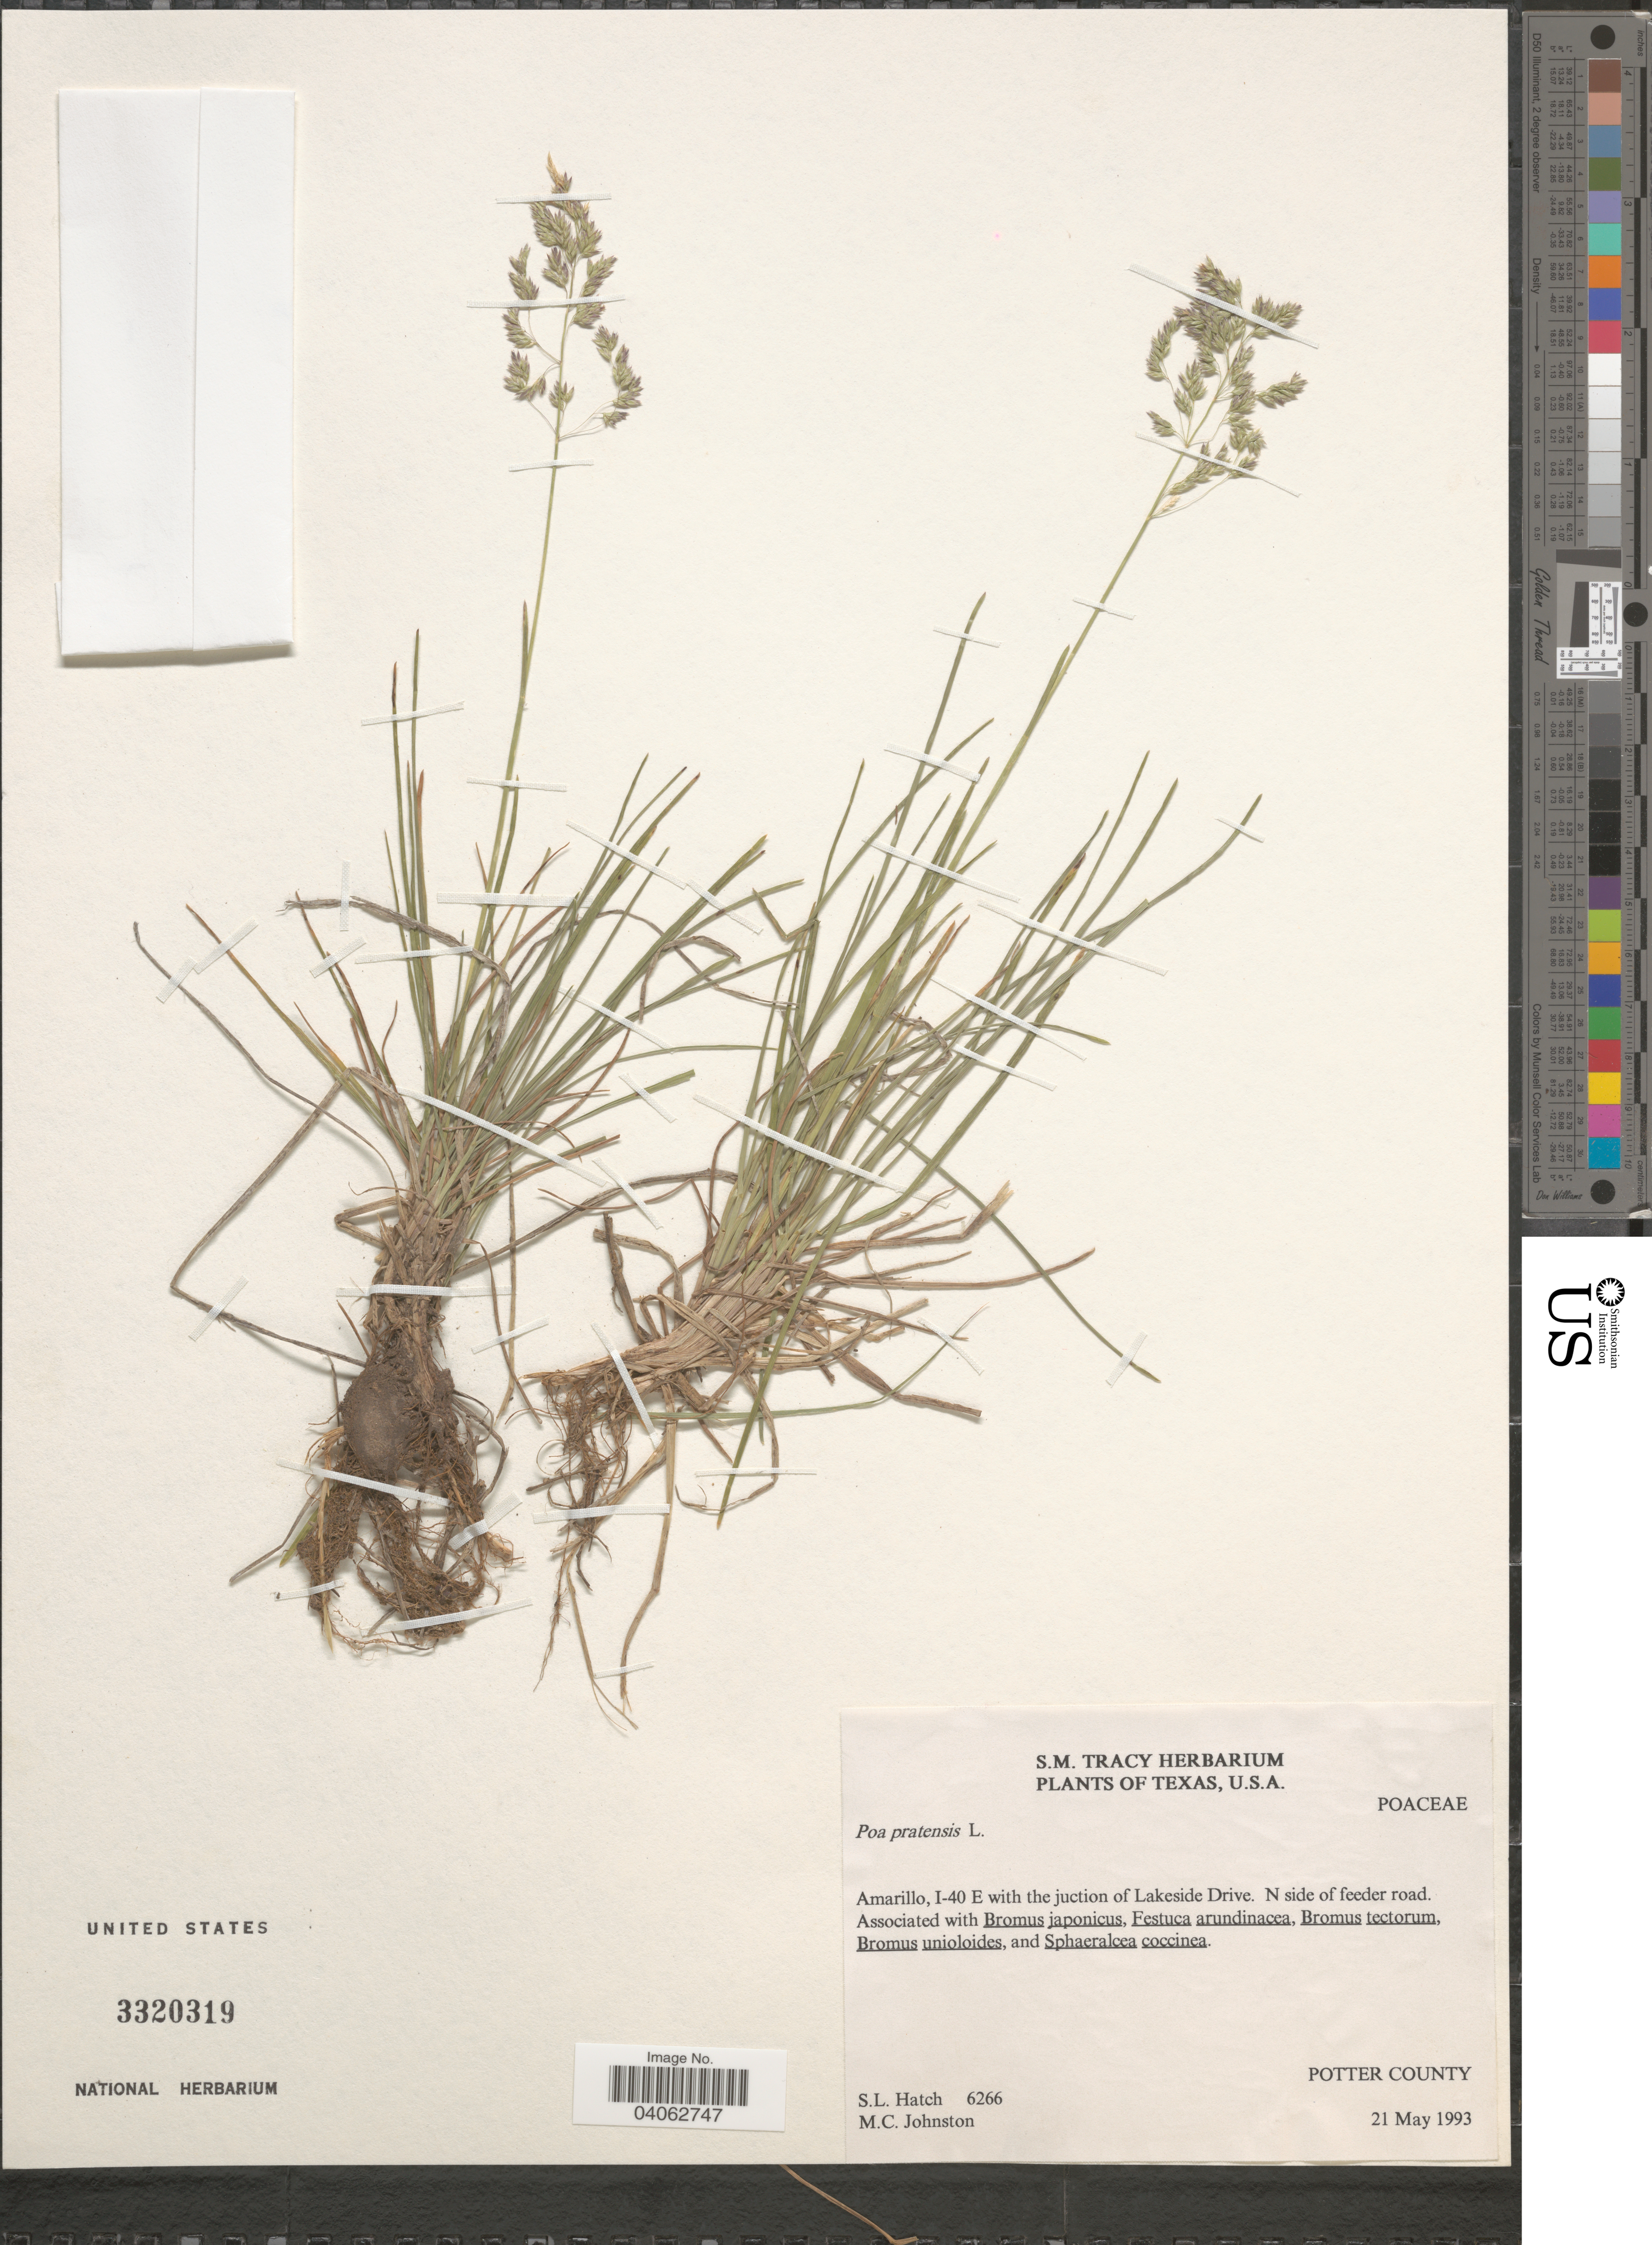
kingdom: Plantae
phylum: Tracheophyta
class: Liliopsida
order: Poales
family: Poaceae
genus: Poa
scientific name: Poa pratensis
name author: L.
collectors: S. Hatch & M. Johnston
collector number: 6266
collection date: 1993-05-21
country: United States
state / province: Texas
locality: Amarillo, I-40 E with the junction of Lakeside Drive. N side of feeder road. Potter County.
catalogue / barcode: US 3320319